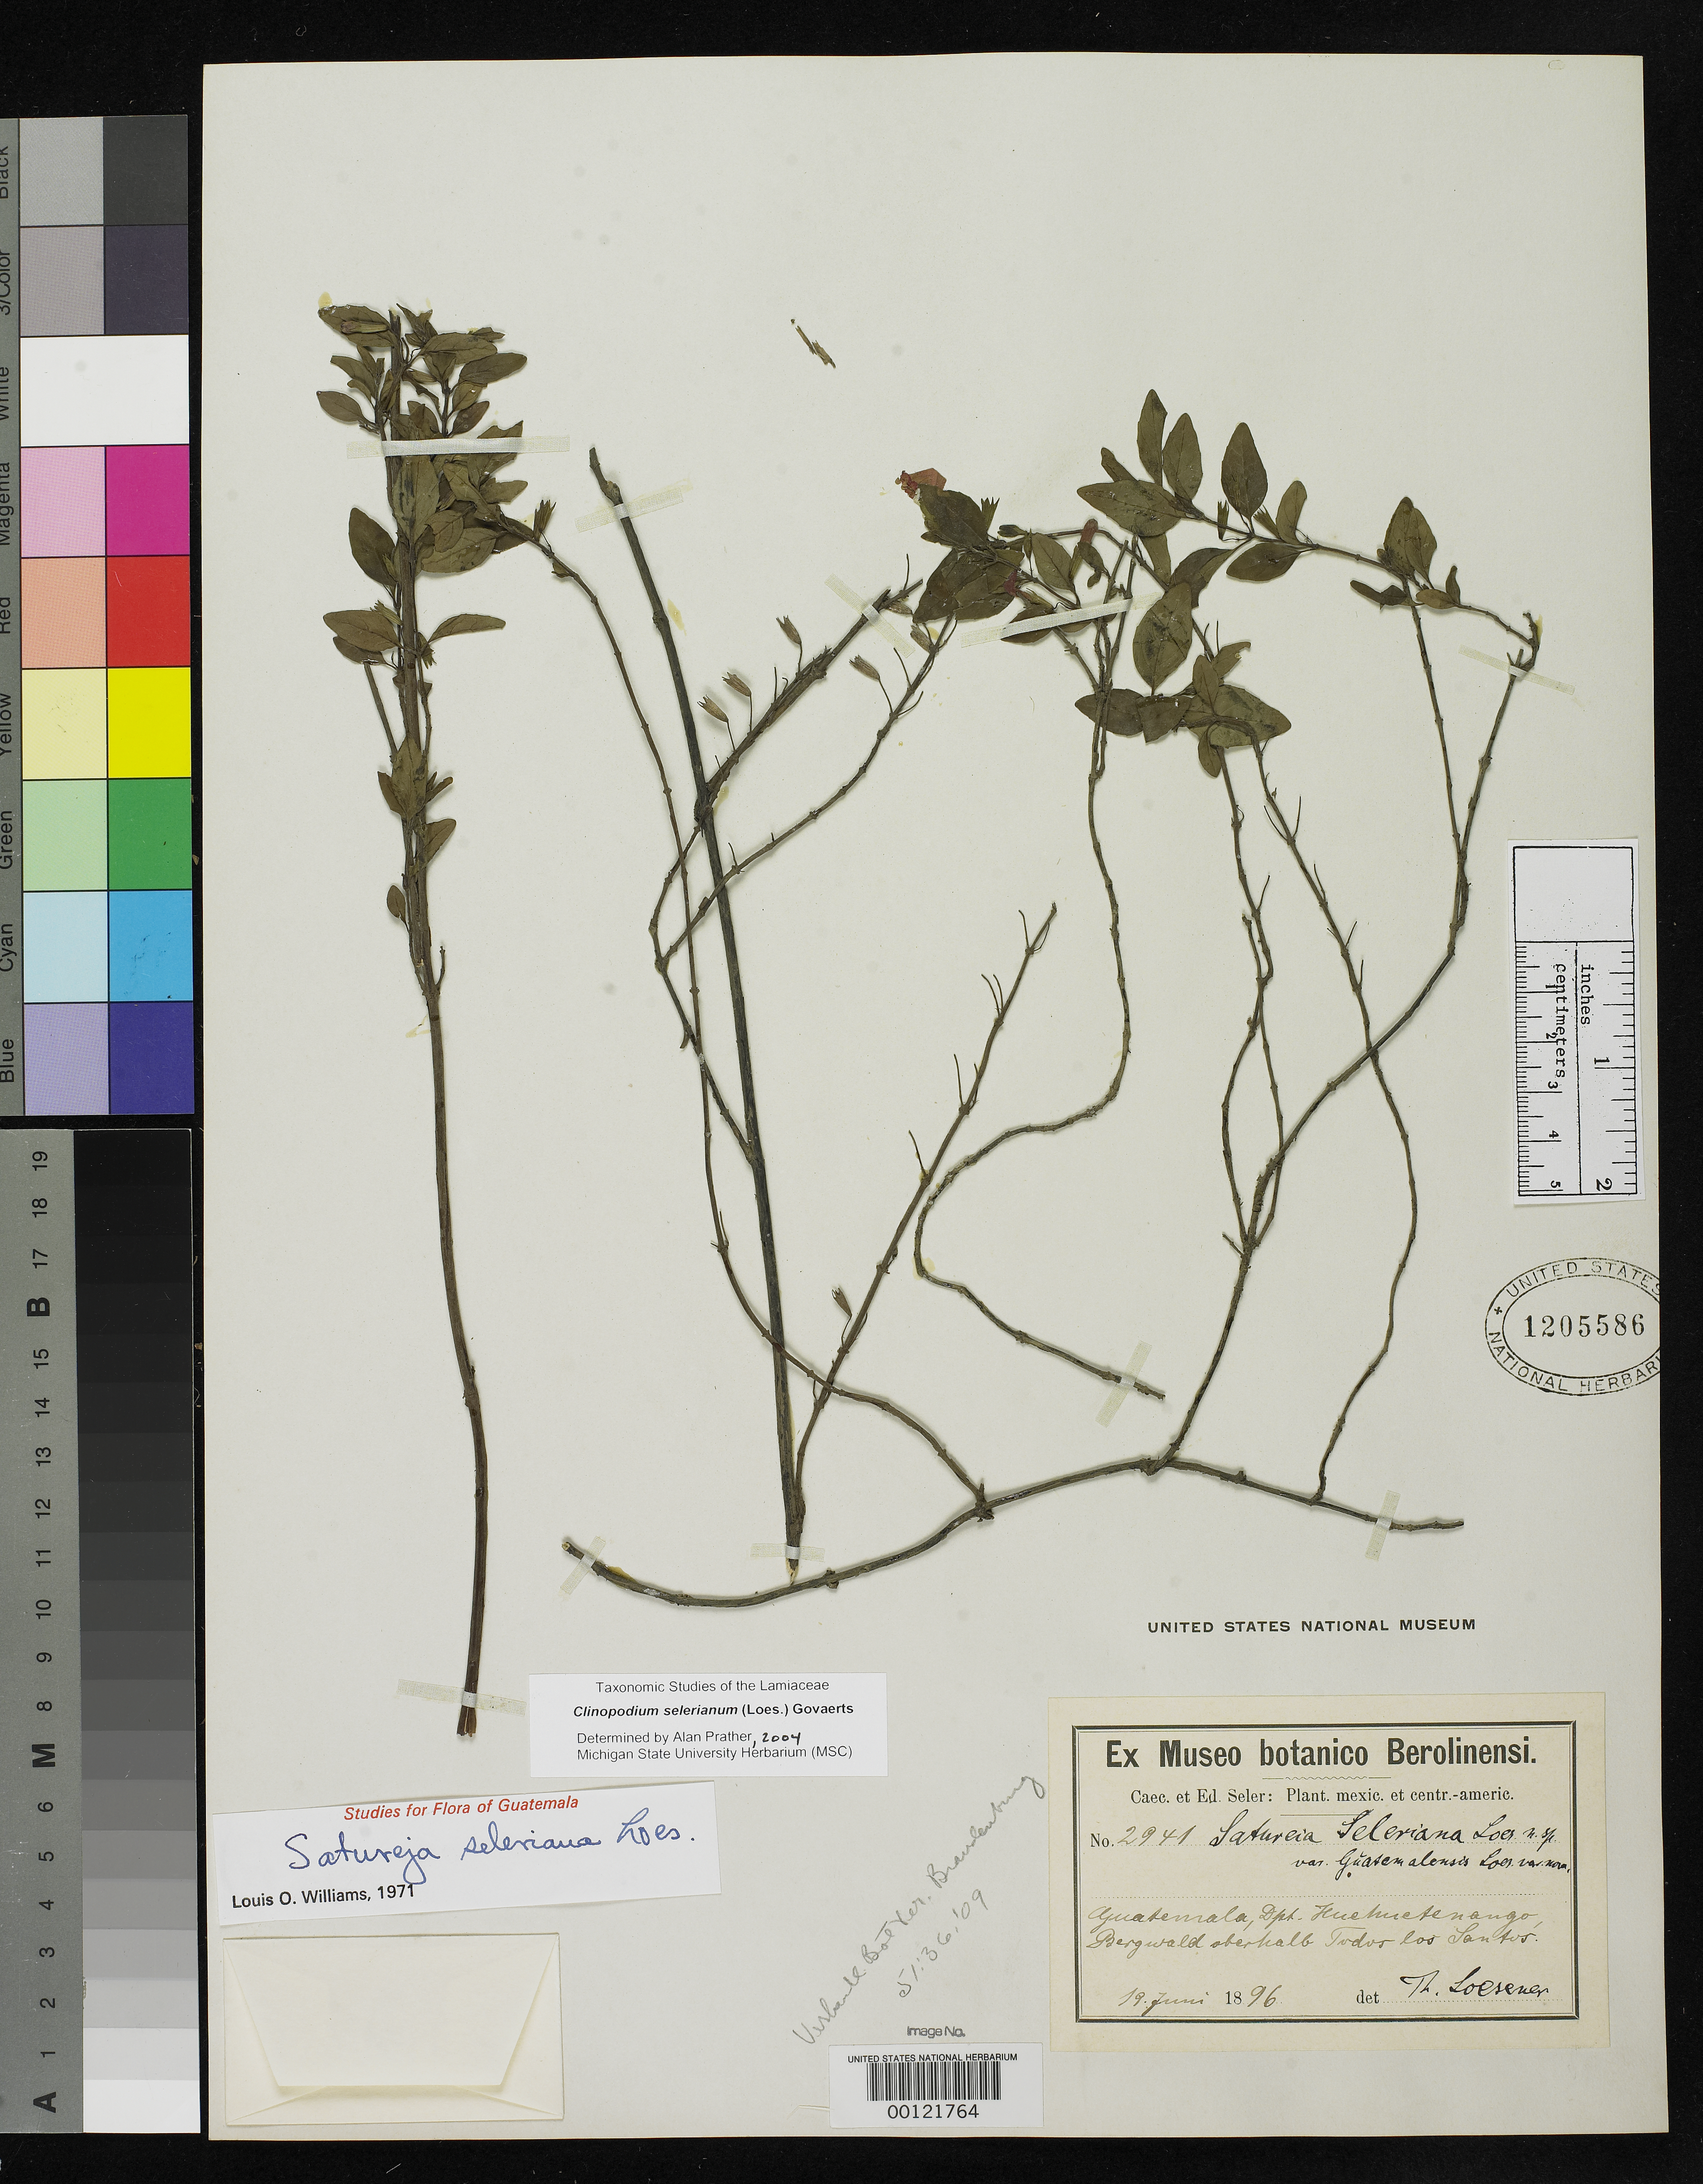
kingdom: Plantae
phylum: Tracheophyta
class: Magnoliopsida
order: Lamiales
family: Lamiaceae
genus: Satureja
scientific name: Satureja seleriana var. guatemalensis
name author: Loes.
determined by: Prather, L. A.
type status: Isotype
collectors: E. Seler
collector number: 2941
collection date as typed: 19 Jun 1896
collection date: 1896-06-19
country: Guatemala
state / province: Huehuetenango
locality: Bergwald oberhalb Todos los Santos. [Protologue: Hab. in Guatemala, in dept. Huehuetenango, in silva montana supra Todos los Santos sita inter muscos vigens, flor rubri Junio]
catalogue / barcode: US 1205586